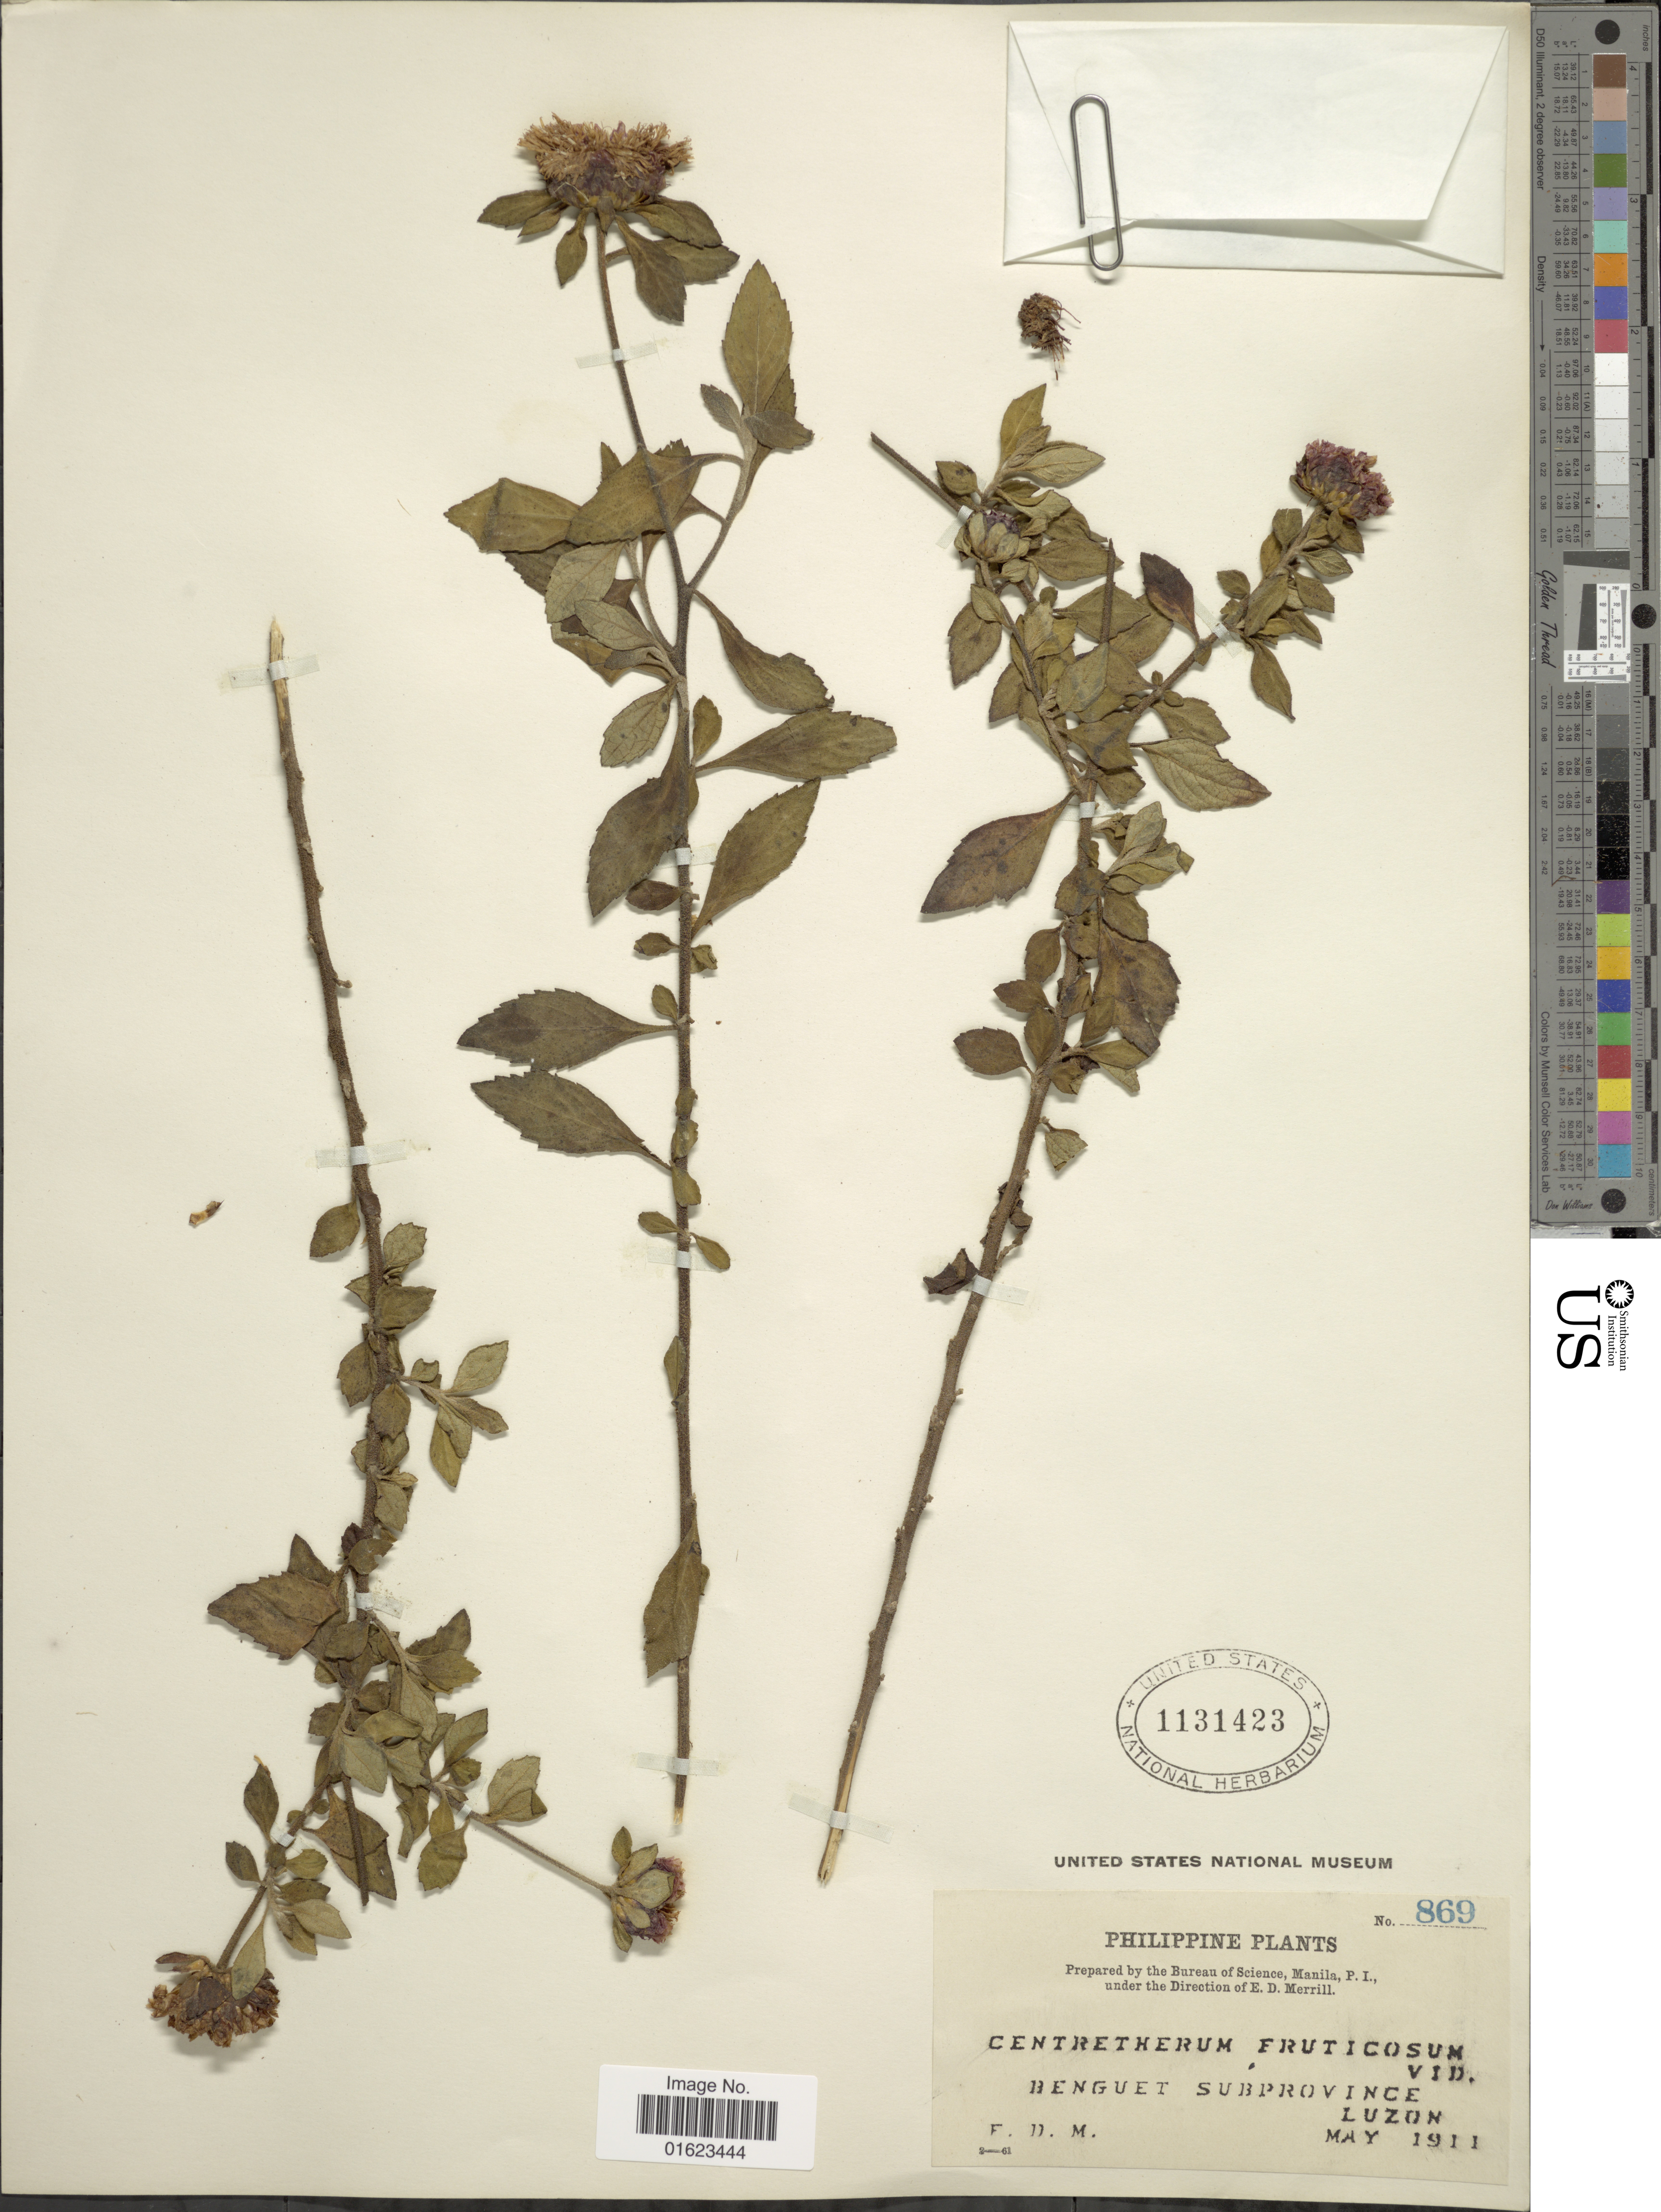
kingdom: Plantae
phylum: Tracheophyta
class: Magnoliopsida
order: Asterales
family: Asteraceae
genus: Centratherum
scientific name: Centratherum punctatum subsp. fruticosum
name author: (Elmer) K. Kirkman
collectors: E. D. Merrill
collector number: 869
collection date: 1911-05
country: Philippines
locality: Benguet Subprovince, Luzon.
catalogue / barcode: US 1131423